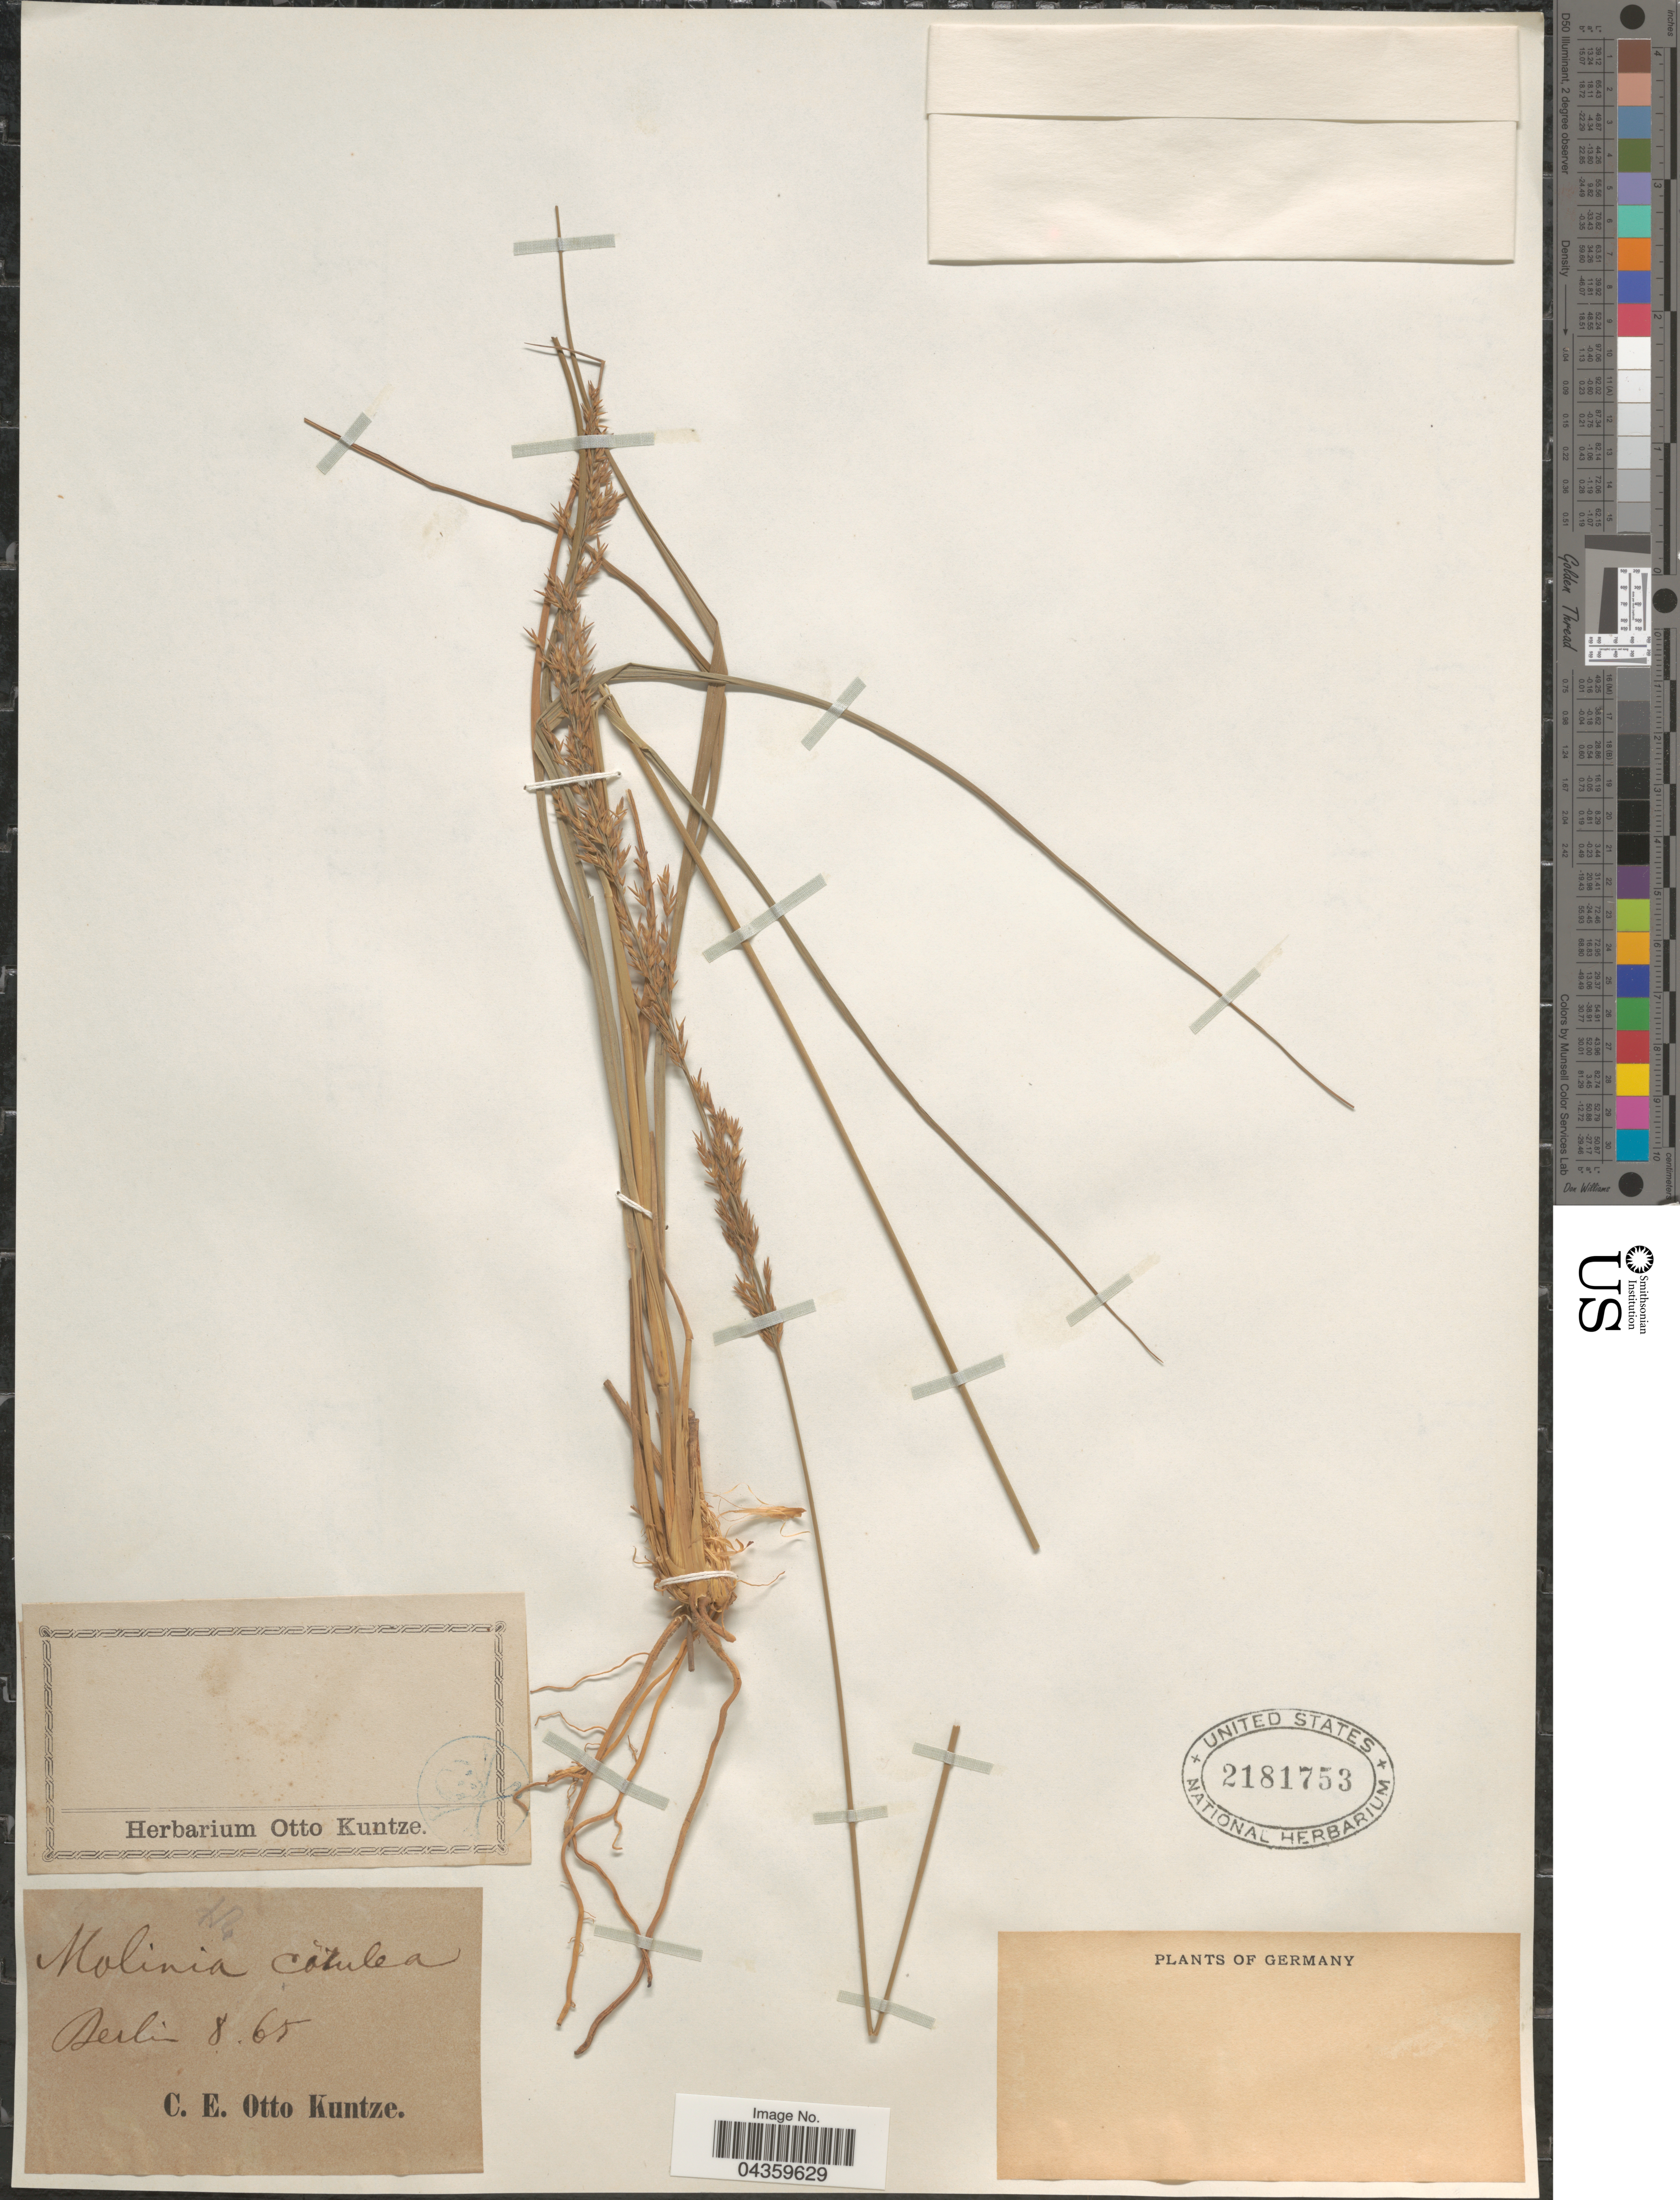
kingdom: Plantae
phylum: Tracheophyta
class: Liliopsida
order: Poales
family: Poaceae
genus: Molinia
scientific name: Molinia caerulea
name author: (L.) Moench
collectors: C.E.O. Kuntze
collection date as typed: Transcribed d/m/y: /8/65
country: Germany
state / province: Berlin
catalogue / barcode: US 2181753